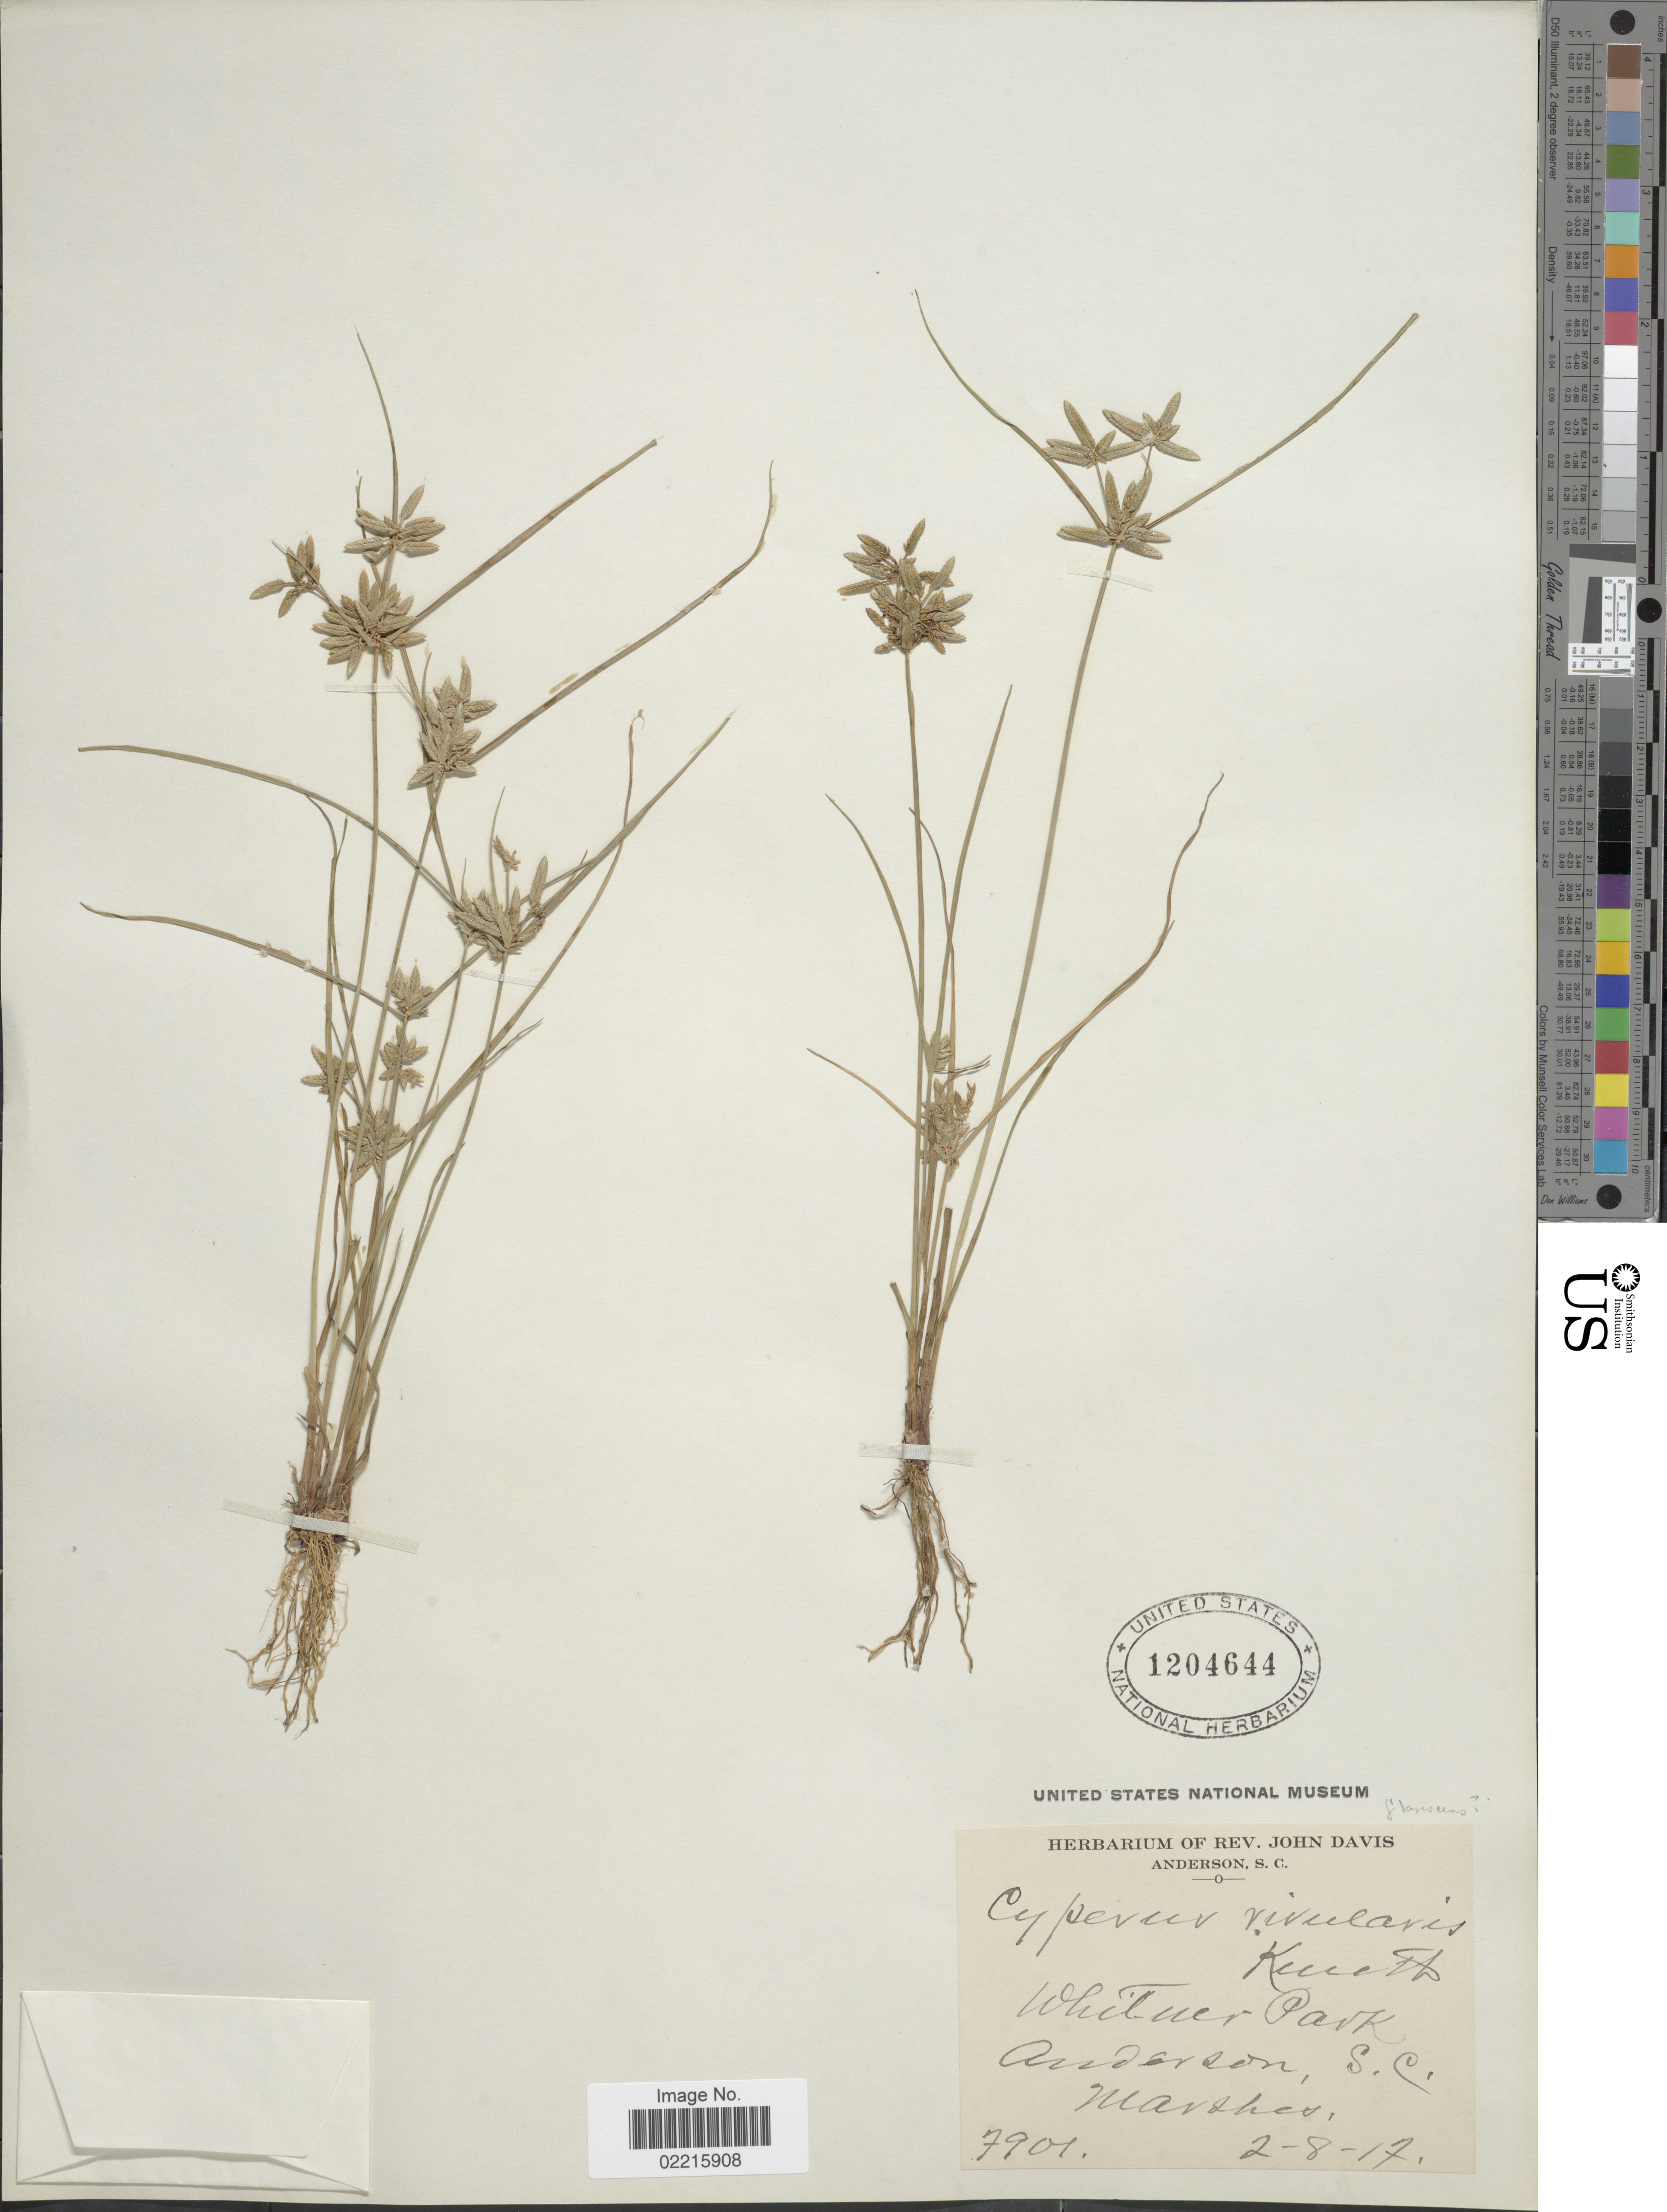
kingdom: Plantae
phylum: Tracheophyta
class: Liliopsida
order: Poales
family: Cyperaceae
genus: Cyperus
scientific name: Cyperus flavescens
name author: L.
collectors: ex herb. Rev. John Davis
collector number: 7901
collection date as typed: Transcribed d/m/y: 8/2/17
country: United States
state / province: South Carolina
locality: Whitner Park, Anderson.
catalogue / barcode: US 1204644